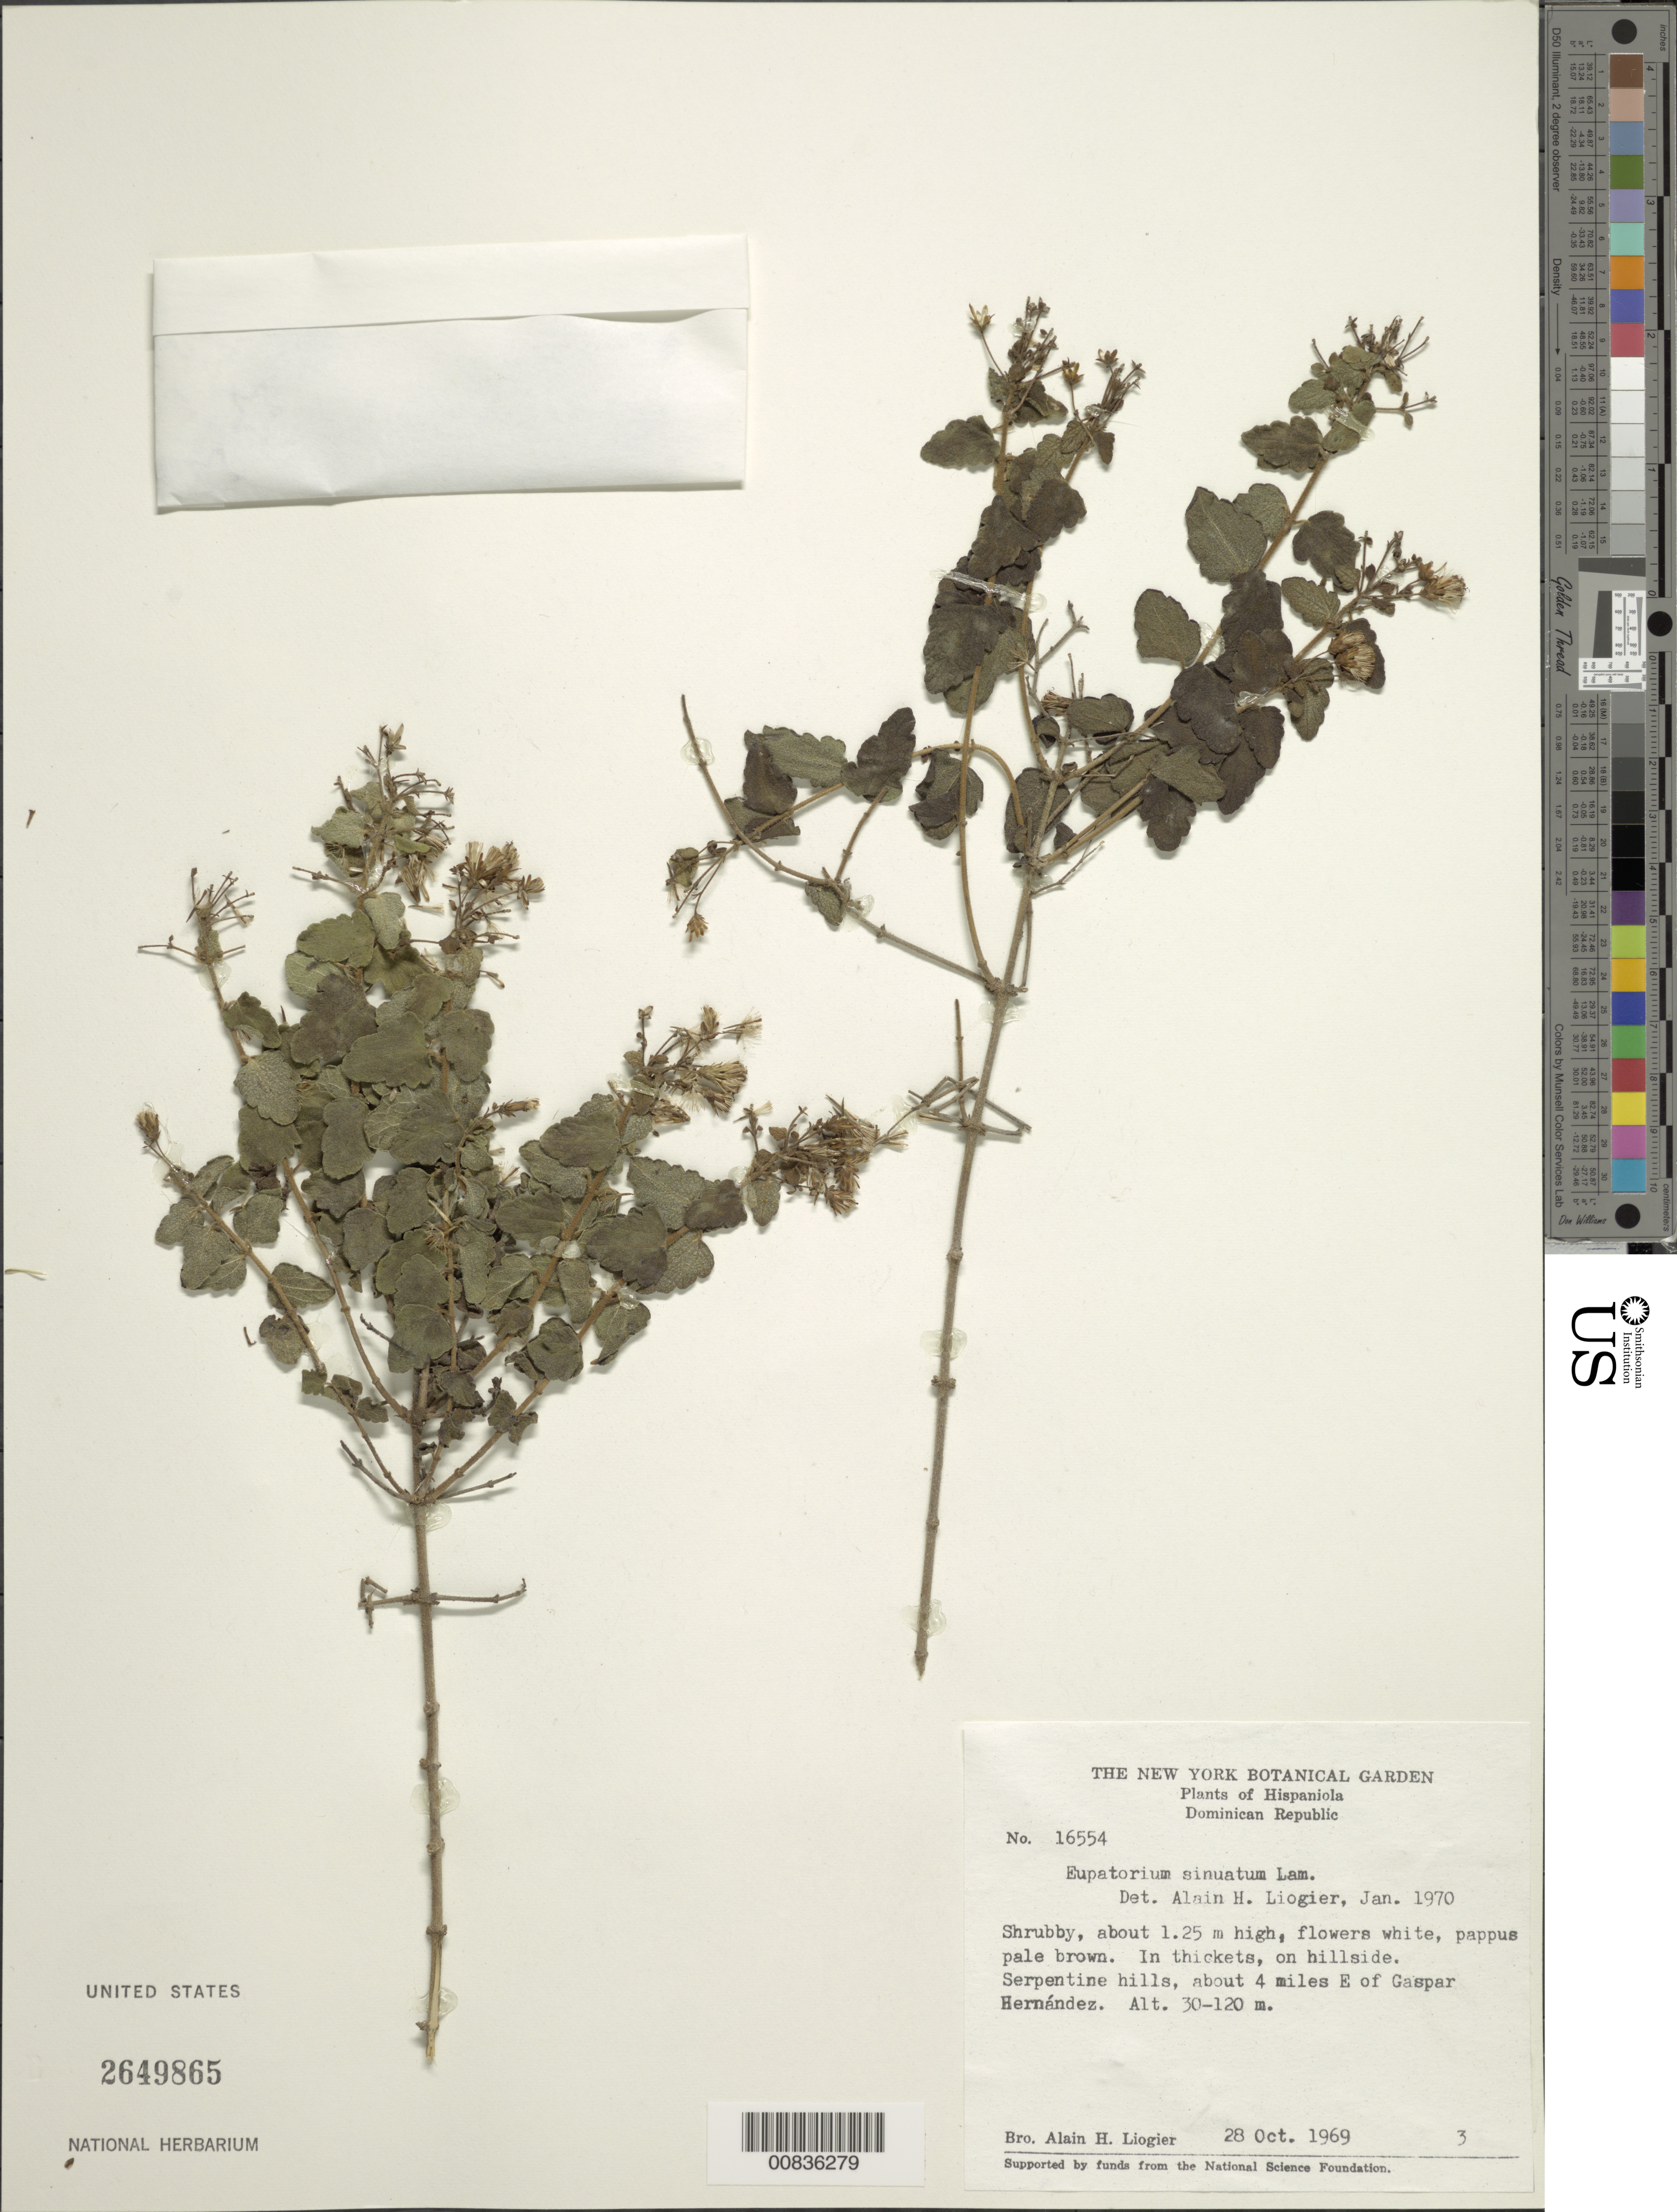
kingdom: Plantae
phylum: Tracheophyta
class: Magnoliopsida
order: Asterales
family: Asteraceae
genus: Chromolaena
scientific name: Chromolaena sinuata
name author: (Lam.) R.M. King & H. Rob.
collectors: A. H. Liogier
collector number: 16554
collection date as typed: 28 Oct 1969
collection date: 1969-10-28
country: Dominican Republic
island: Hispaniola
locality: About 4 miles E of Gaspar Hernández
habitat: In thickets on hillside of serpentine hills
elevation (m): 30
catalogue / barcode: US 2649865